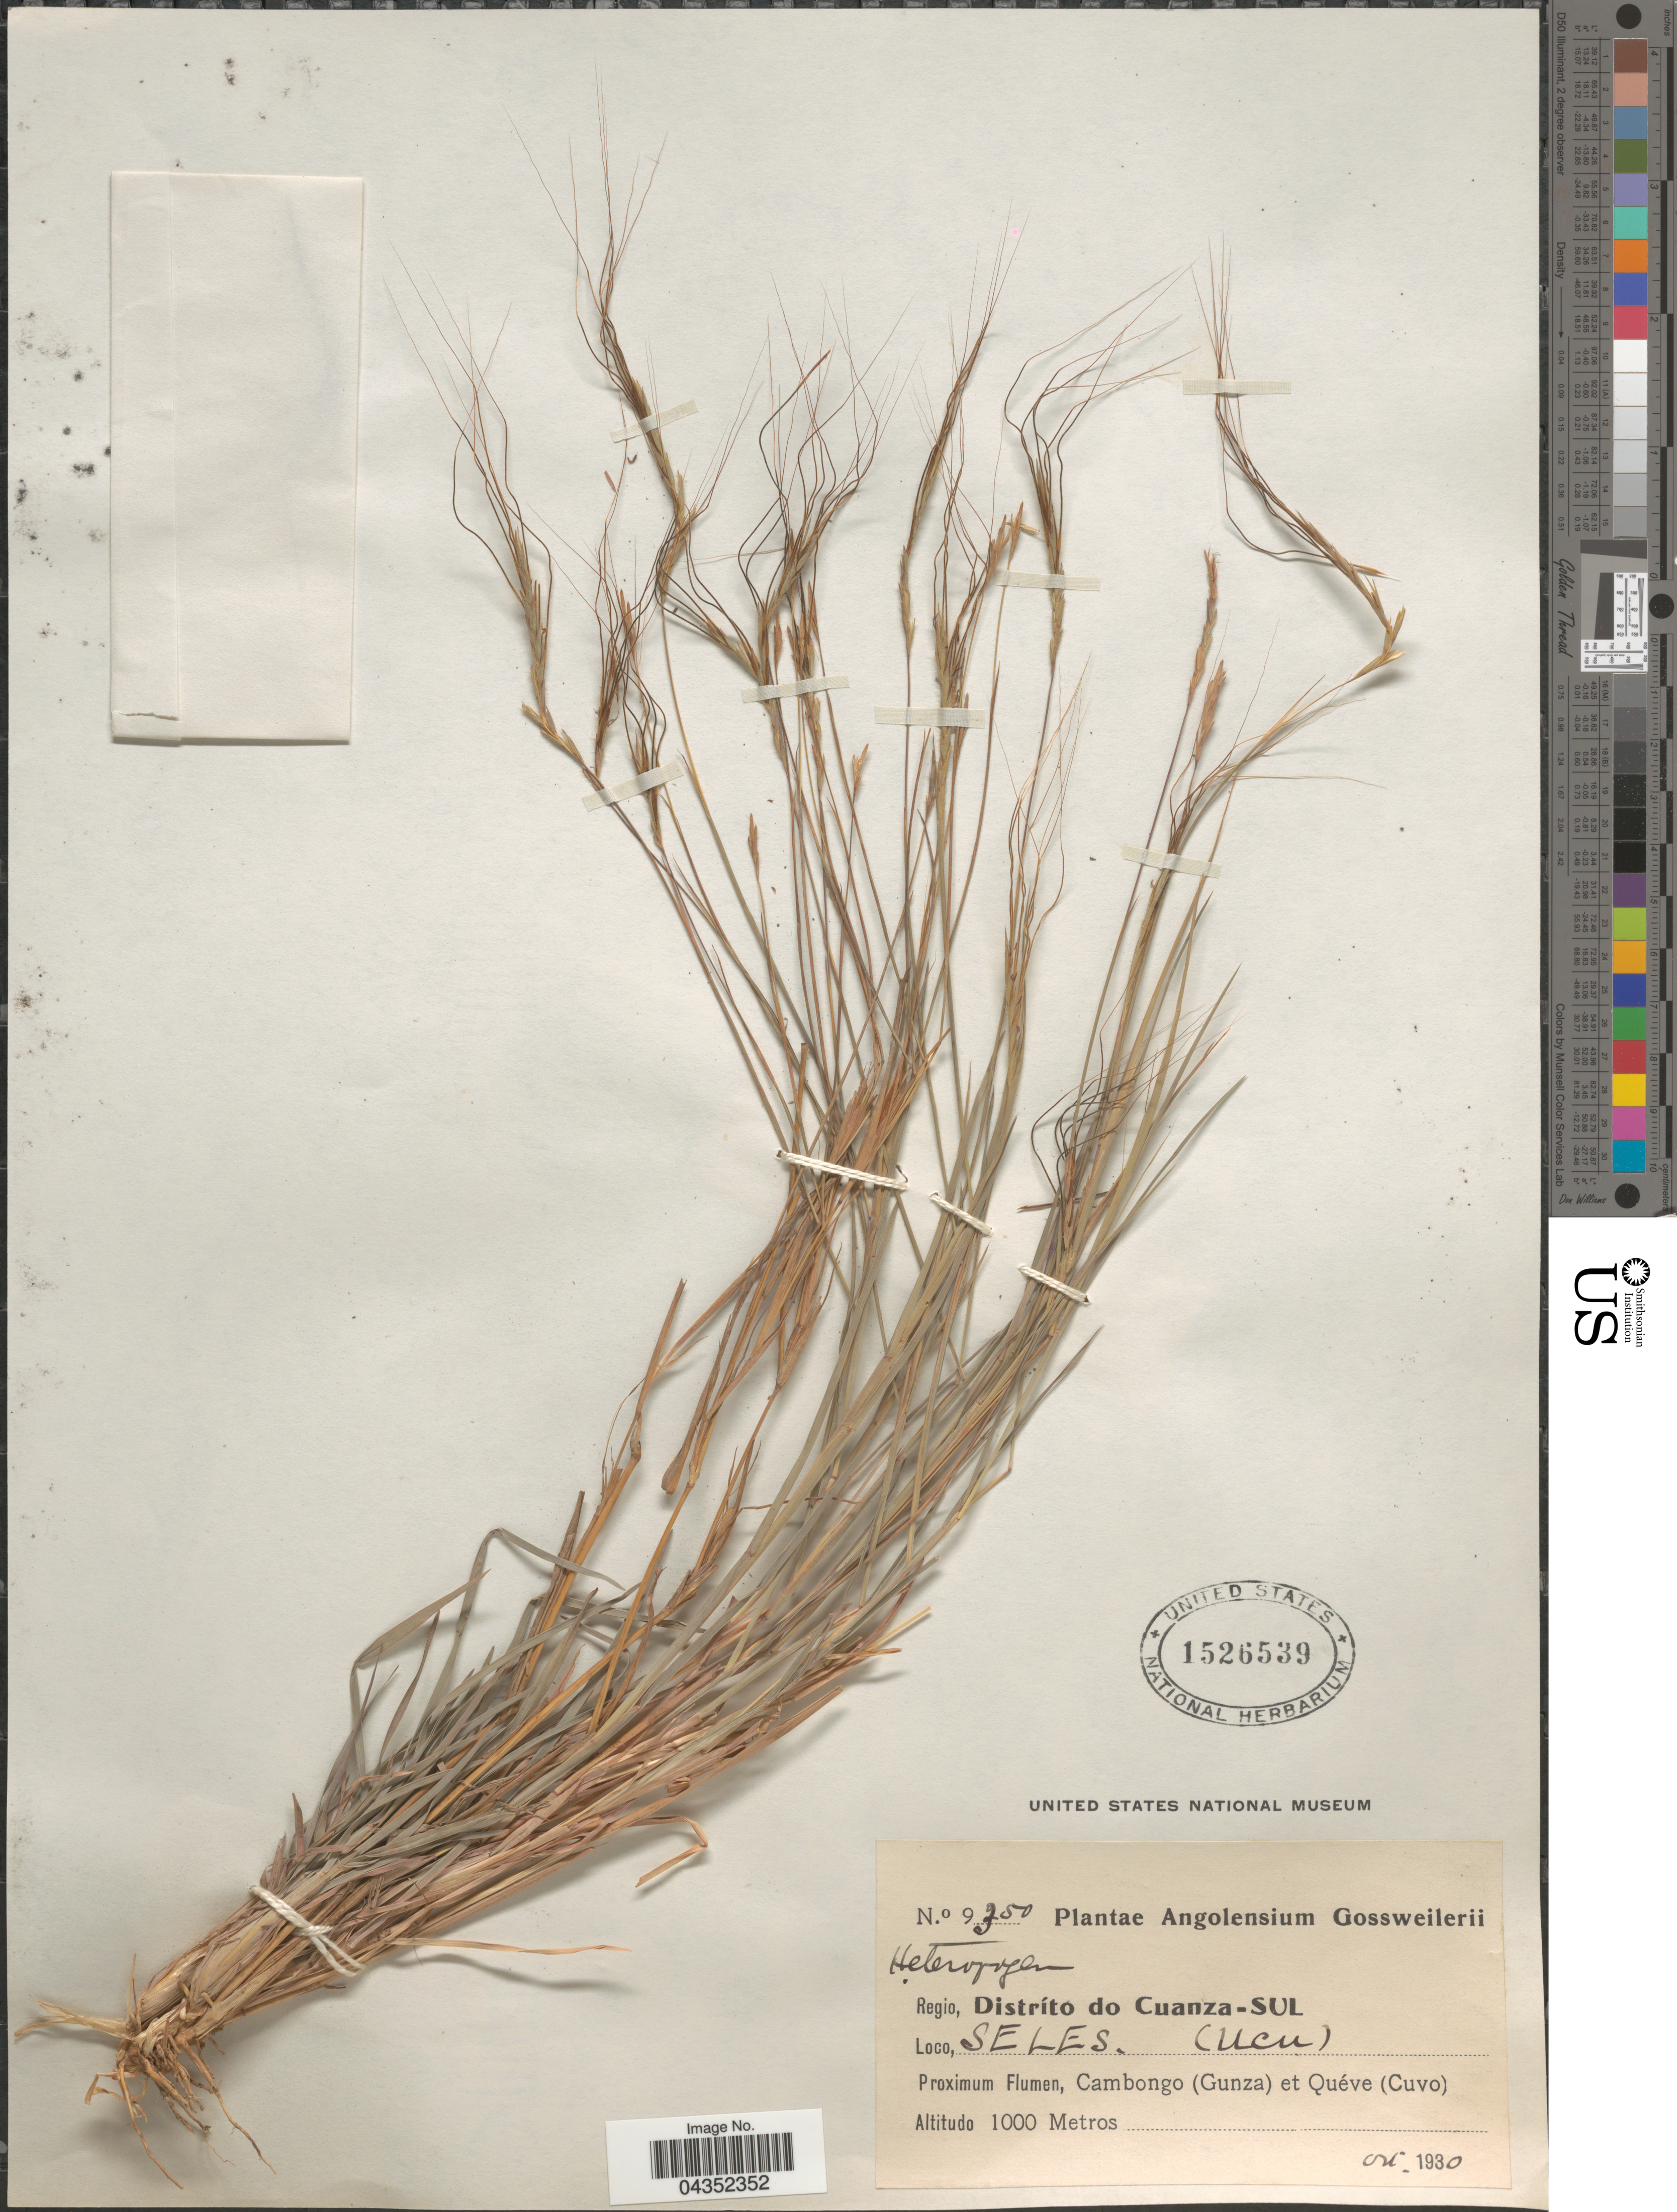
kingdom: Plantae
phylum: Tracheophyta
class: Liliopsida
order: Poales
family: Poaceae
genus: Heteropogon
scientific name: Heteropogon contortus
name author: (L.) P. Beauv. ex Roem. & Schult.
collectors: -. Gossweiler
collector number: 9350*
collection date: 1930-10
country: Angola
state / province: Cuanza Sul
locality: Angolensium. Regio, Distríto do Cuanza-sul. Selles. (UCU). Proximum Flumen, Cambongo (Gunza) et Quéve (Cuvo).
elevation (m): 1000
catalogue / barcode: US 1526539